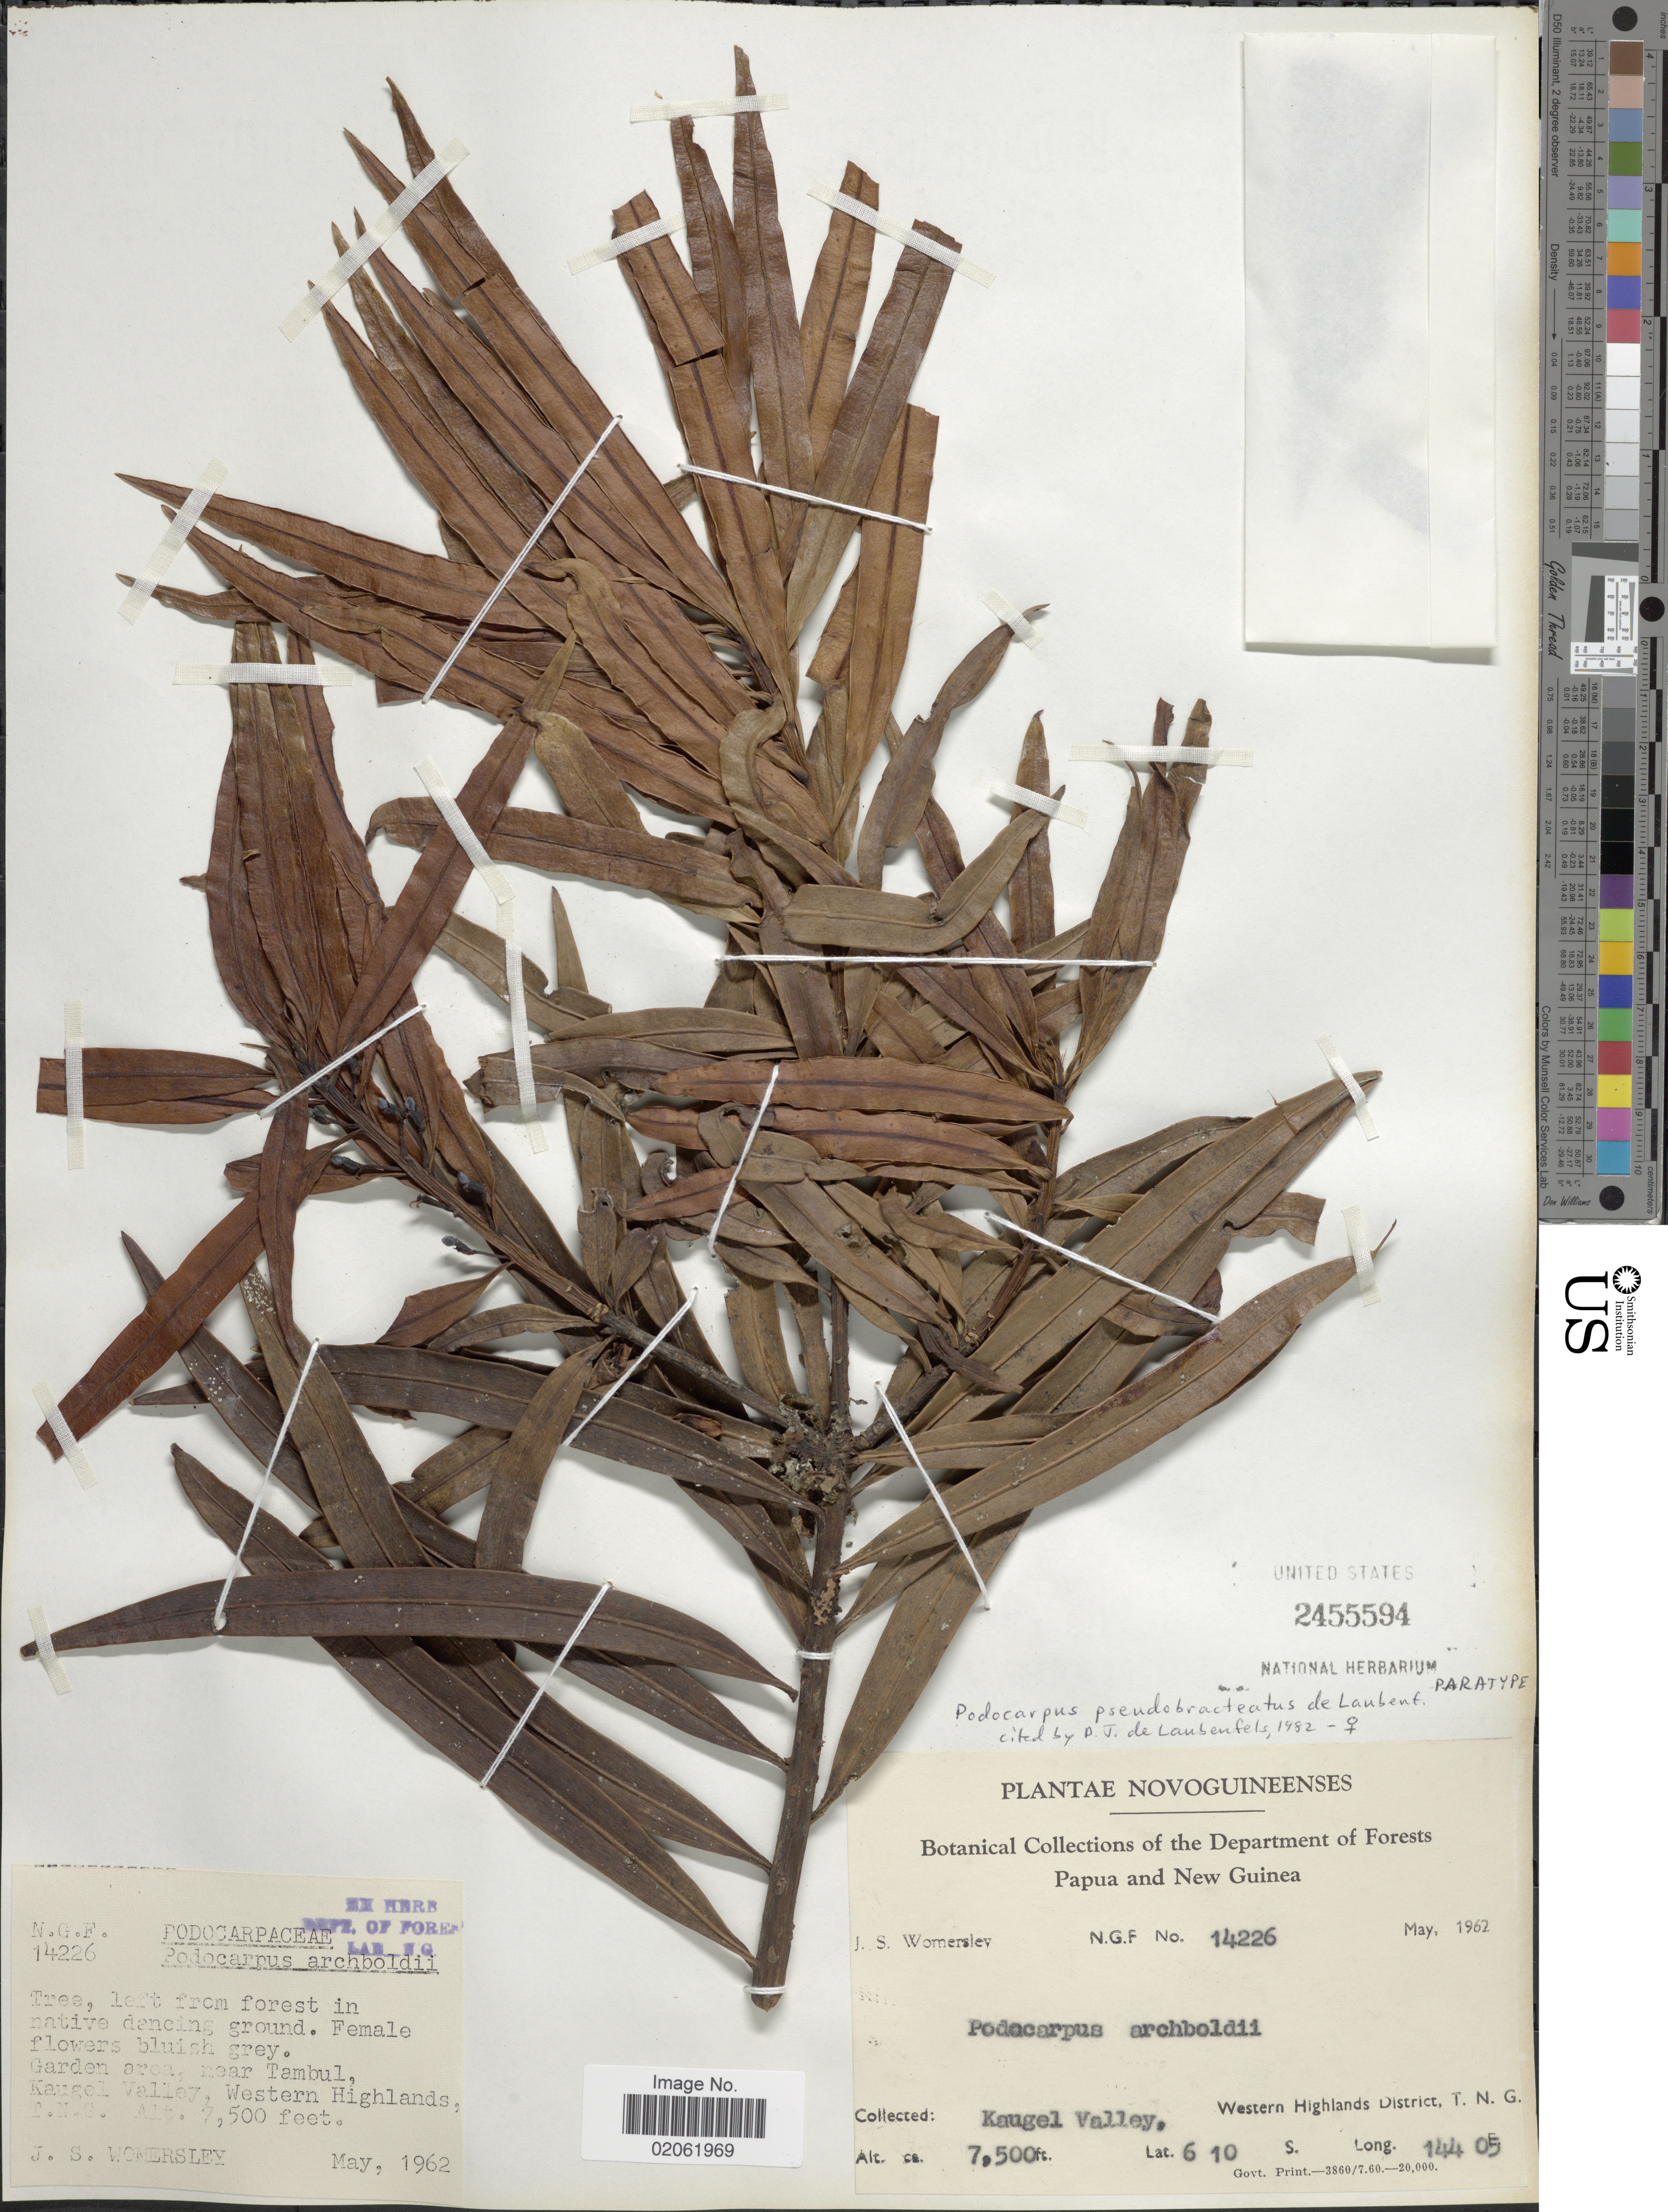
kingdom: Plantae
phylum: Tracheophyta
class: Pinopsida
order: Pinales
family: Podocarpaceae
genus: Podocarpus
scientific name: Podocarpus pseudobracteatus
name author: de Laub.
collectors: J. S. Womersley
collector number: NGF14226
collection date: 1962-05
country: Papua New Guinea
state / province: Western Highlands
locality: Kaugel Valley, Western Higlands District, T.N.G.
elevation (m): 2286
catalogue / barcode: US 2455594